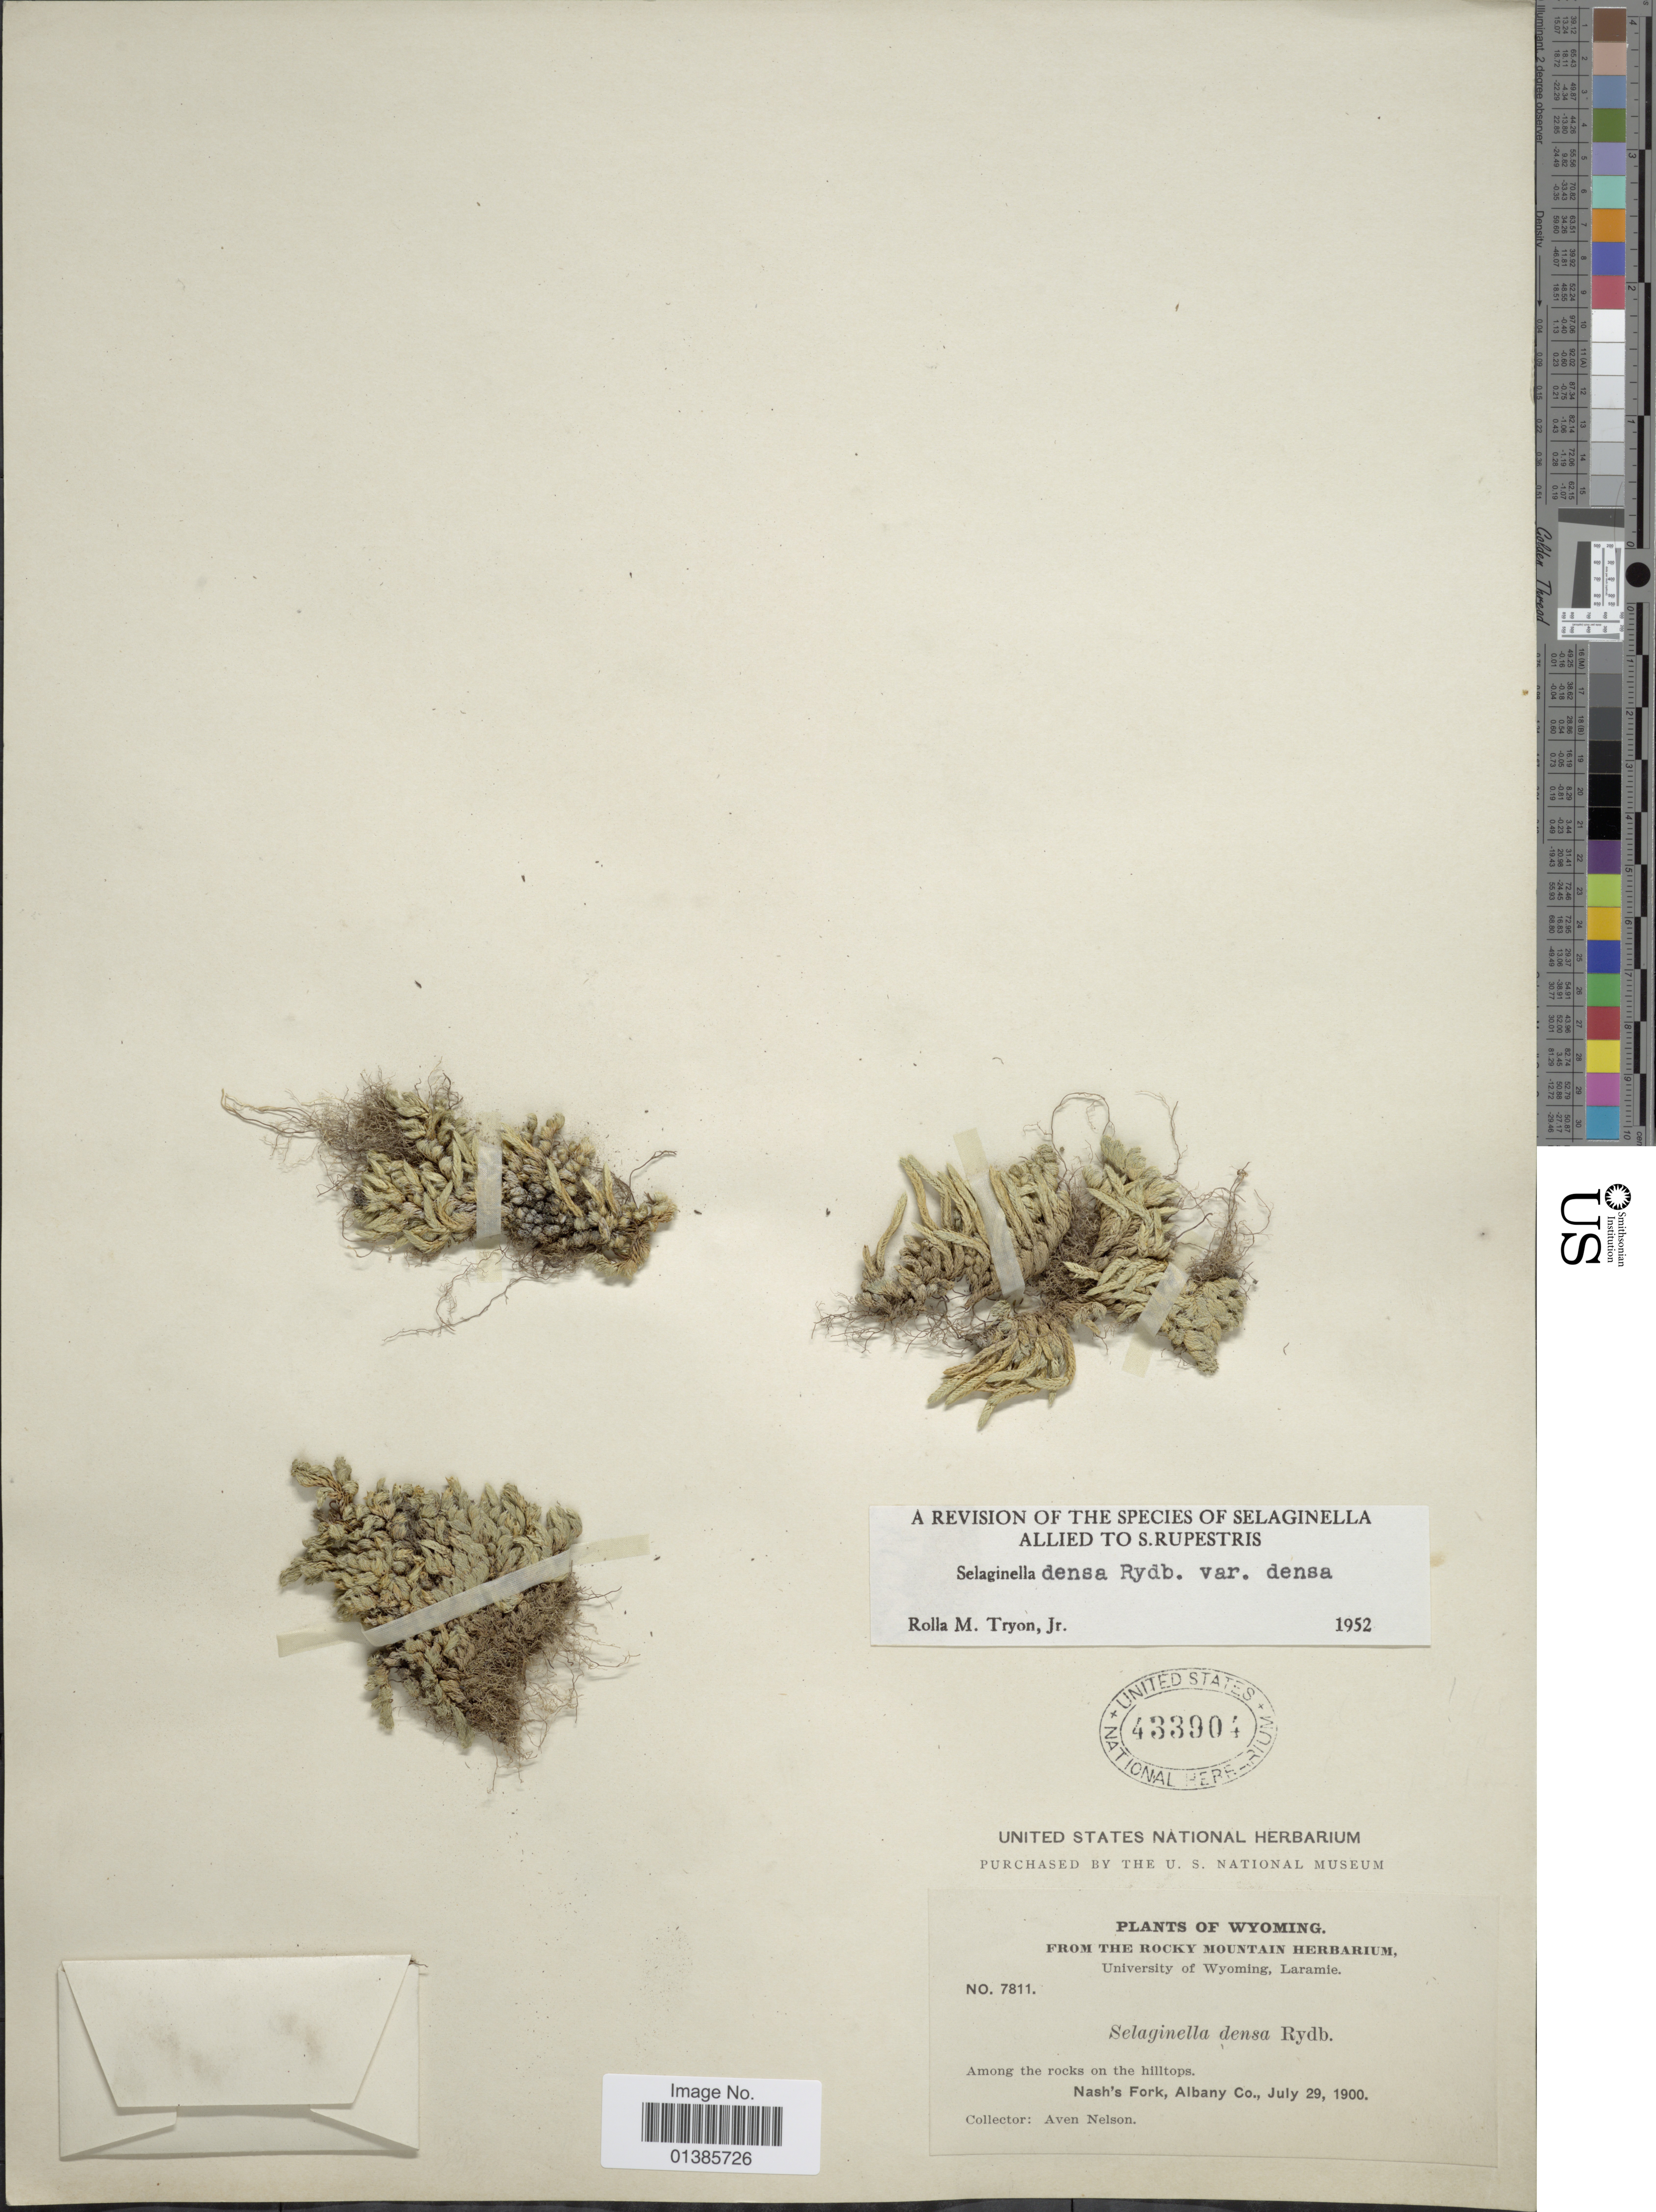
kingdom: Plantae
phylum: Tracheophyta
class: Lycopodiopsida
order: Selaginellales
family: Selaginellaceae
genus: Selaginella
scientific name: Selaginella densa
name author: Rydb.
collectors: A. Nelson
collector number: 7811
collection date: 1900-07-29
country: United States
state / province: Wyoming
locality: Nash's Fork, Albany Co.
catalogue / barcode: US 433904